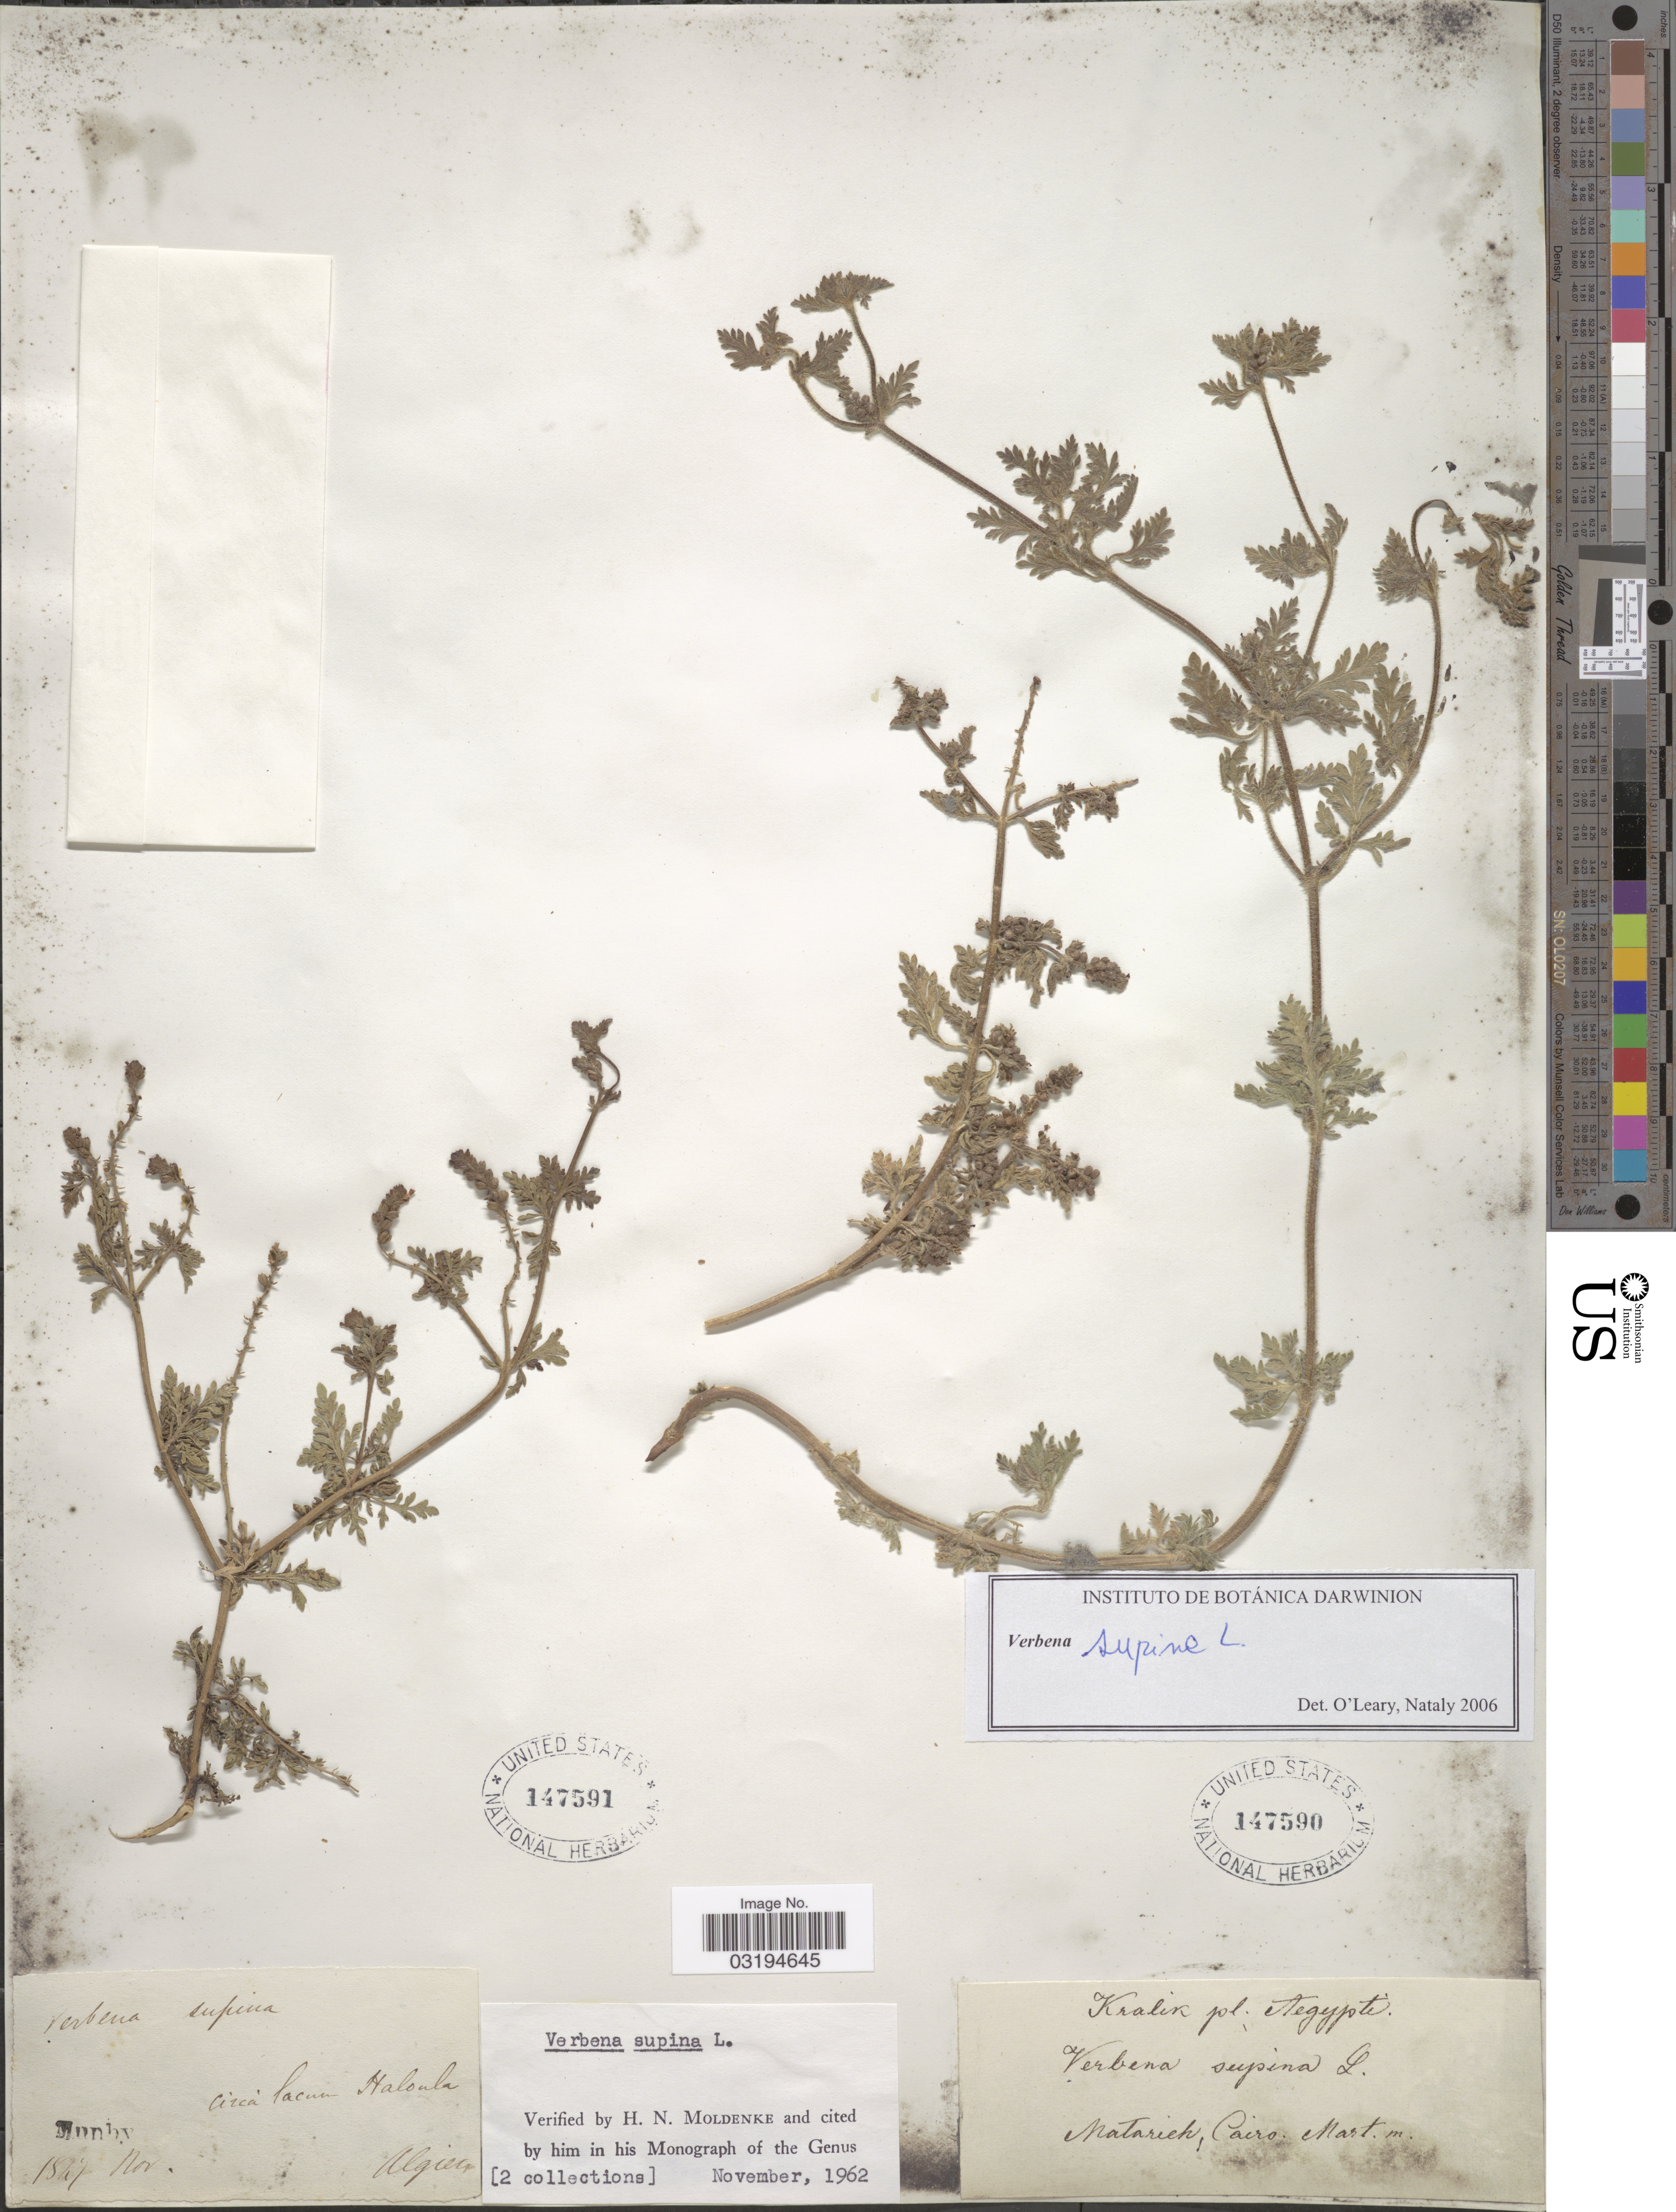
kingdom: Plantae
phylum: Tracheophyta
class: Magnoliopsida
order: Lamiales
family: Verbenaceae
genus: Verbena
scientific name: Verbena supina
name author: L.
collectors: Munby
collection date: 1827-11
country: Algeria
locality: Circà lacum Haloula.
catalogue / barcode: US 147591